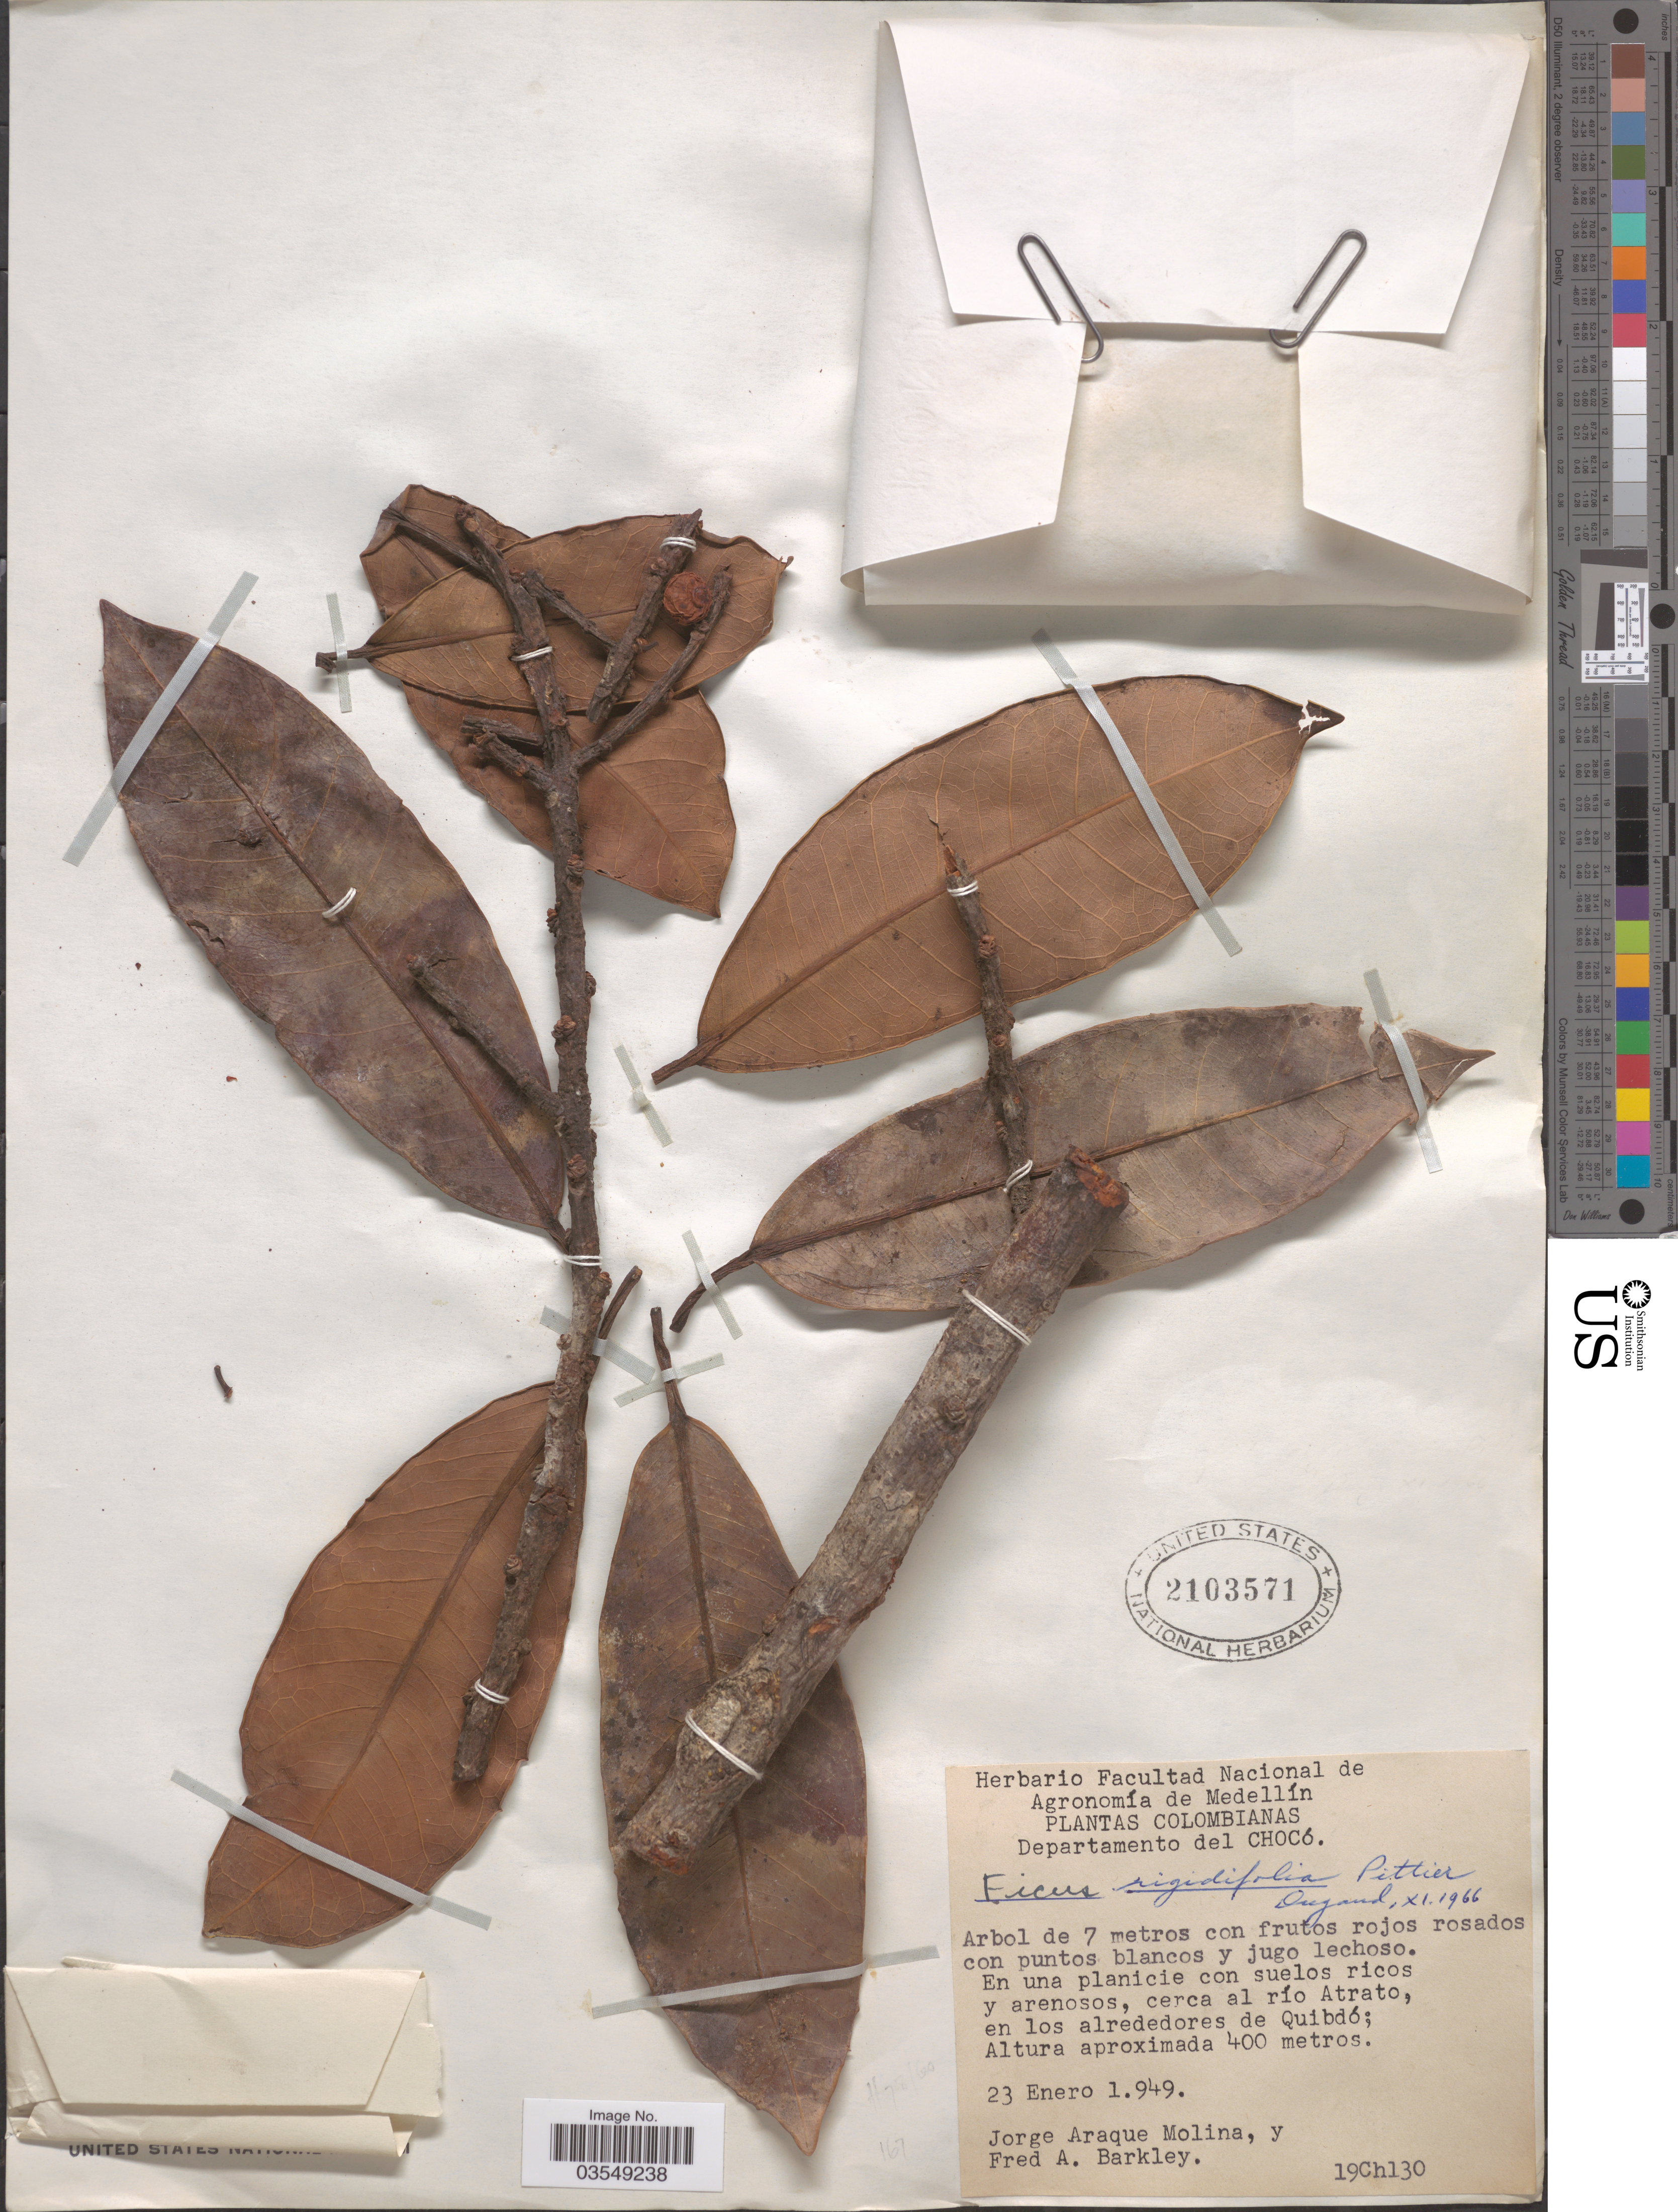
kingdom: Plantae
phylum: Tracheophyta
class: Magnoliopsida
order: Rosales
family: Moraceae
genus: Ficus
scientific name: Ficus rigidifolia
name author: Pittier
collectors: J. Araque Molina & F. A. Barkley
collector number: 19Ch130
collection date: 1949-01-23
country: Colombia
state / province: Chocó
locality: Departamento del Chocó. En una planicie con suelos ricos y arenosos, cerca al río Atrato, en los alrededores de Quibdó.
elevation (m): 400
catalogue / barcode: US 2103571